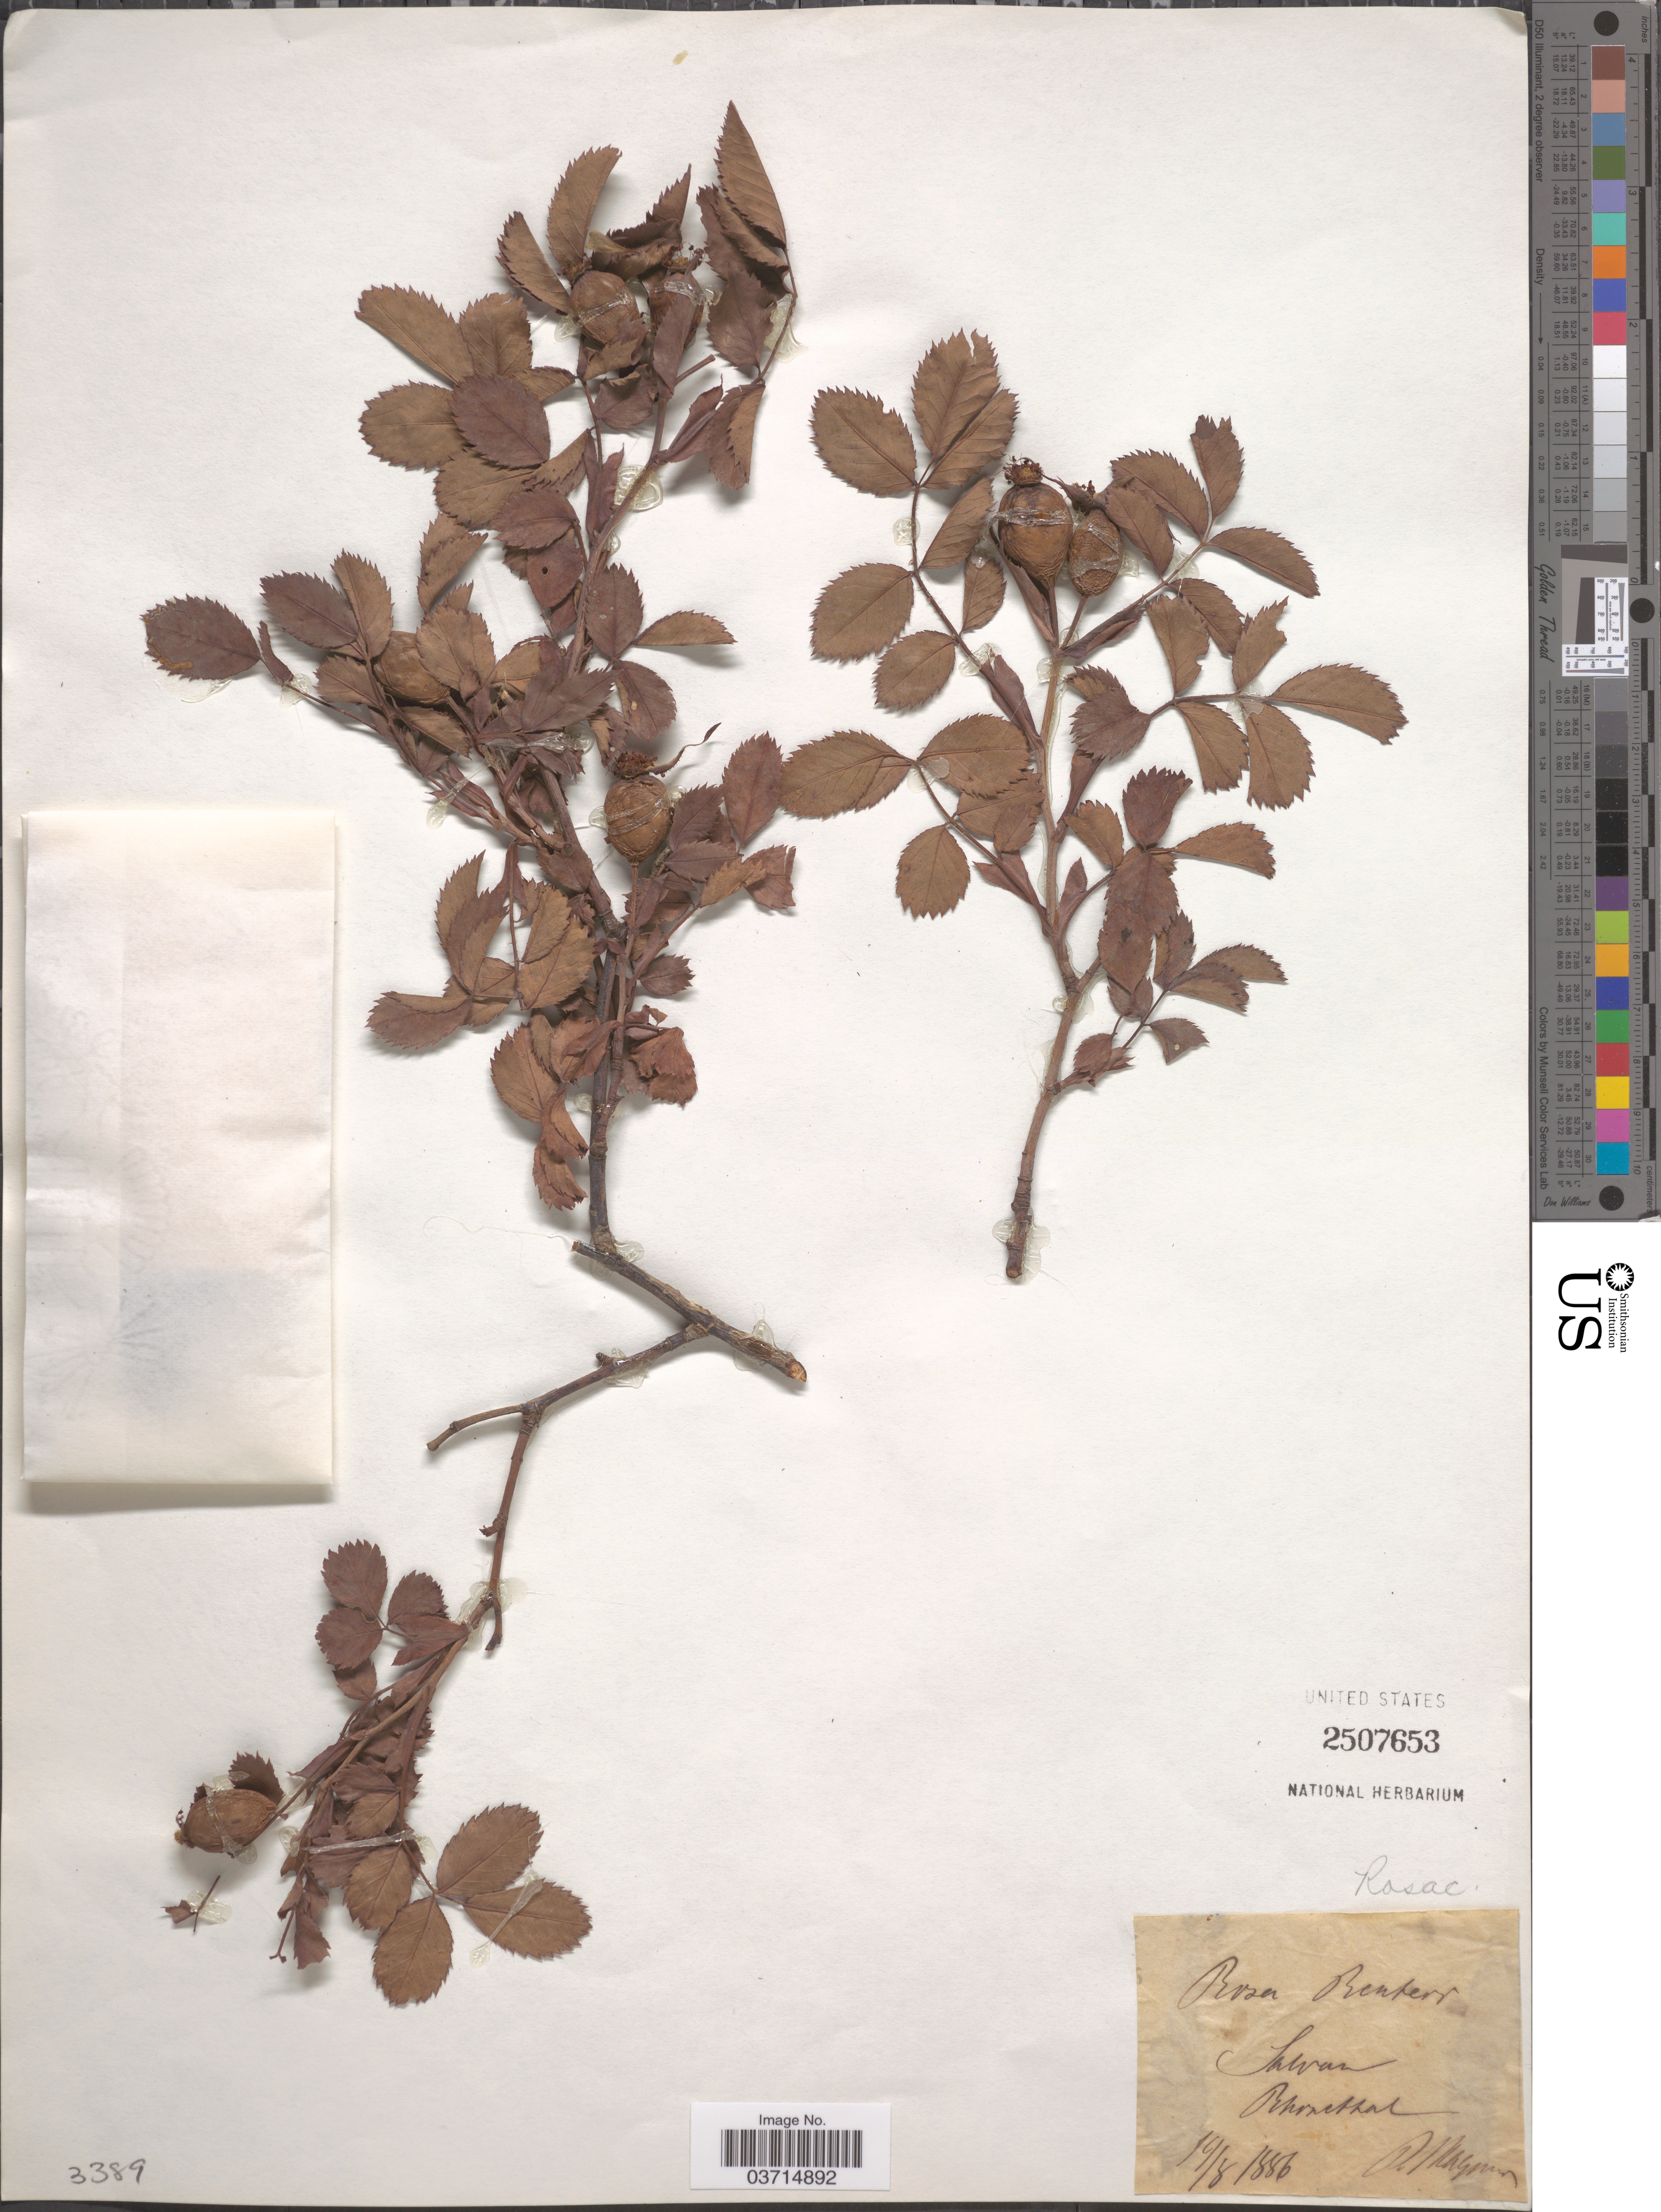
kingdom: Plantae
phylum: Tracheophyta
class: Magnoliopsida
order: Rosales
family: Rosaceae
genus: Rosa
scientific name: Rosa sp.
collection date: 1886-08-19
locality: Jawan. Bhonethal. [interpreted]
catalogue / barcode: US 2507653